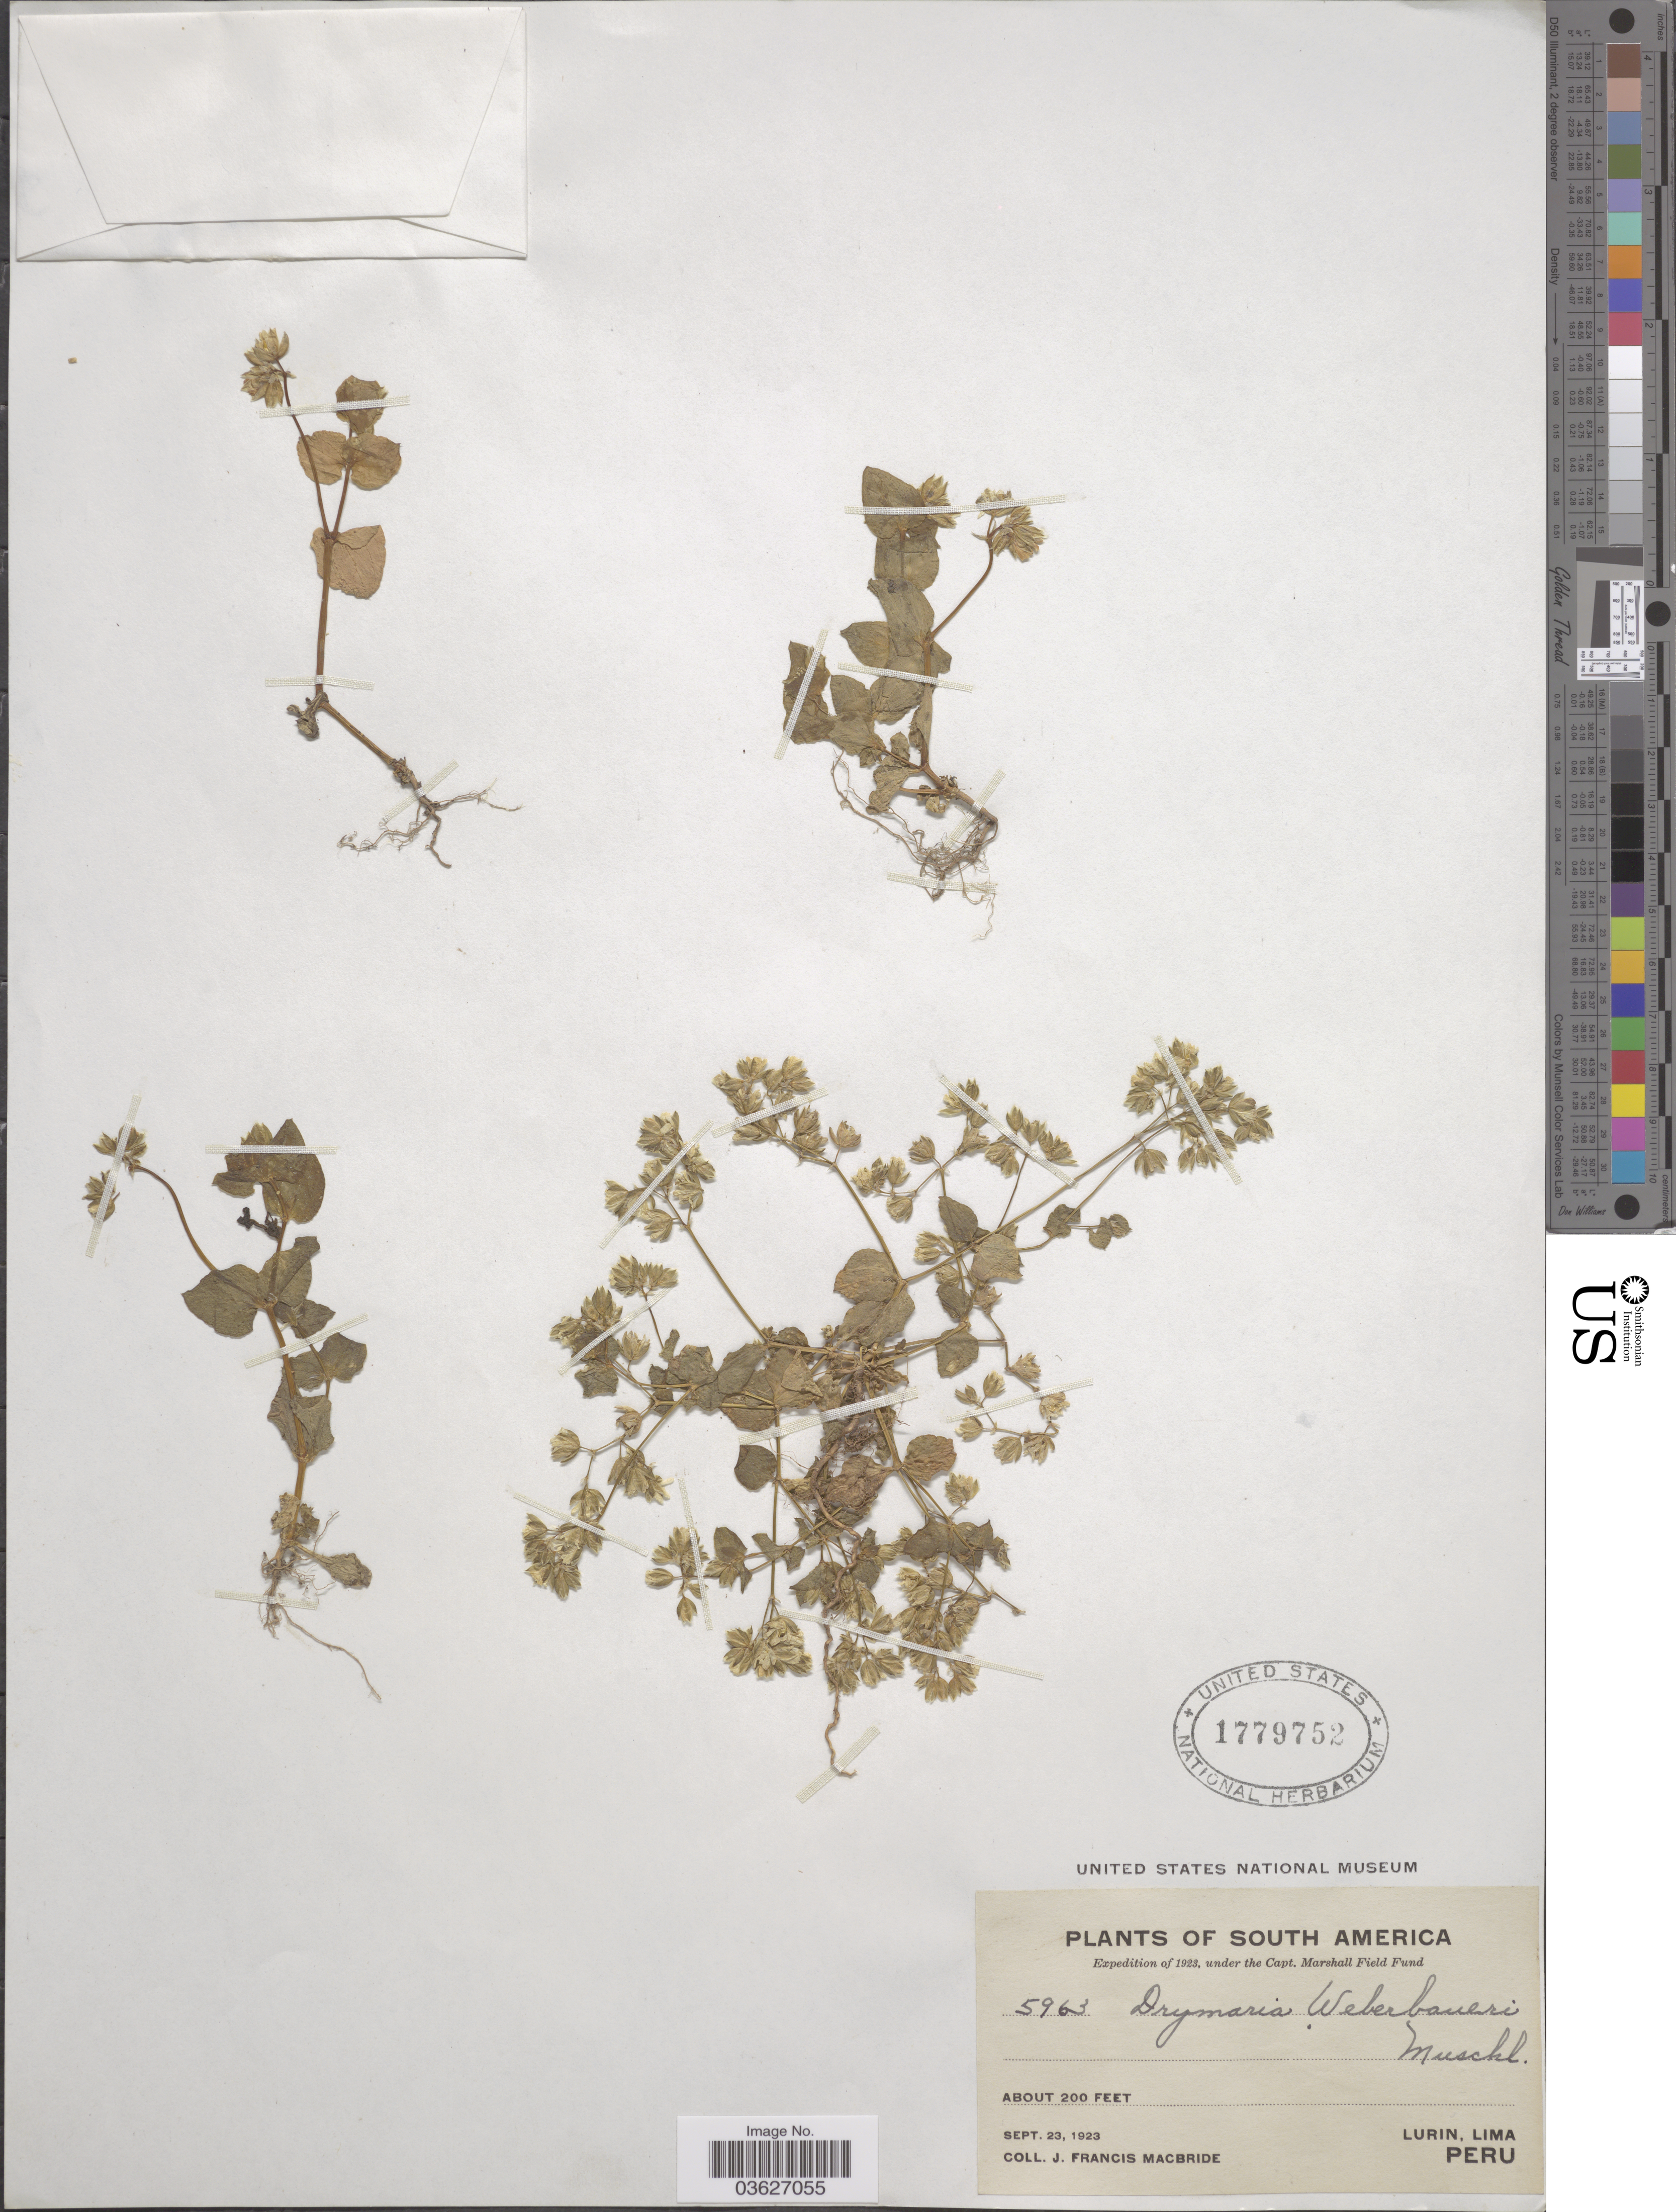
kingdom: Plantae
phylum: Tracheophyta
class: Magnoliopsida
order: Caryophyllales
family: Caryophyllaceae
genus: Drymaria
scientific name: Drymaria paposana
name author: Phil.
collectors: J. F. Macbride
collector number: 5963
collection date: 1923-09-23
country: Peru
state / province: Lima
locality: Lurin, Lima.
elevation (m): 61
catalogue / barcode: US 1779752